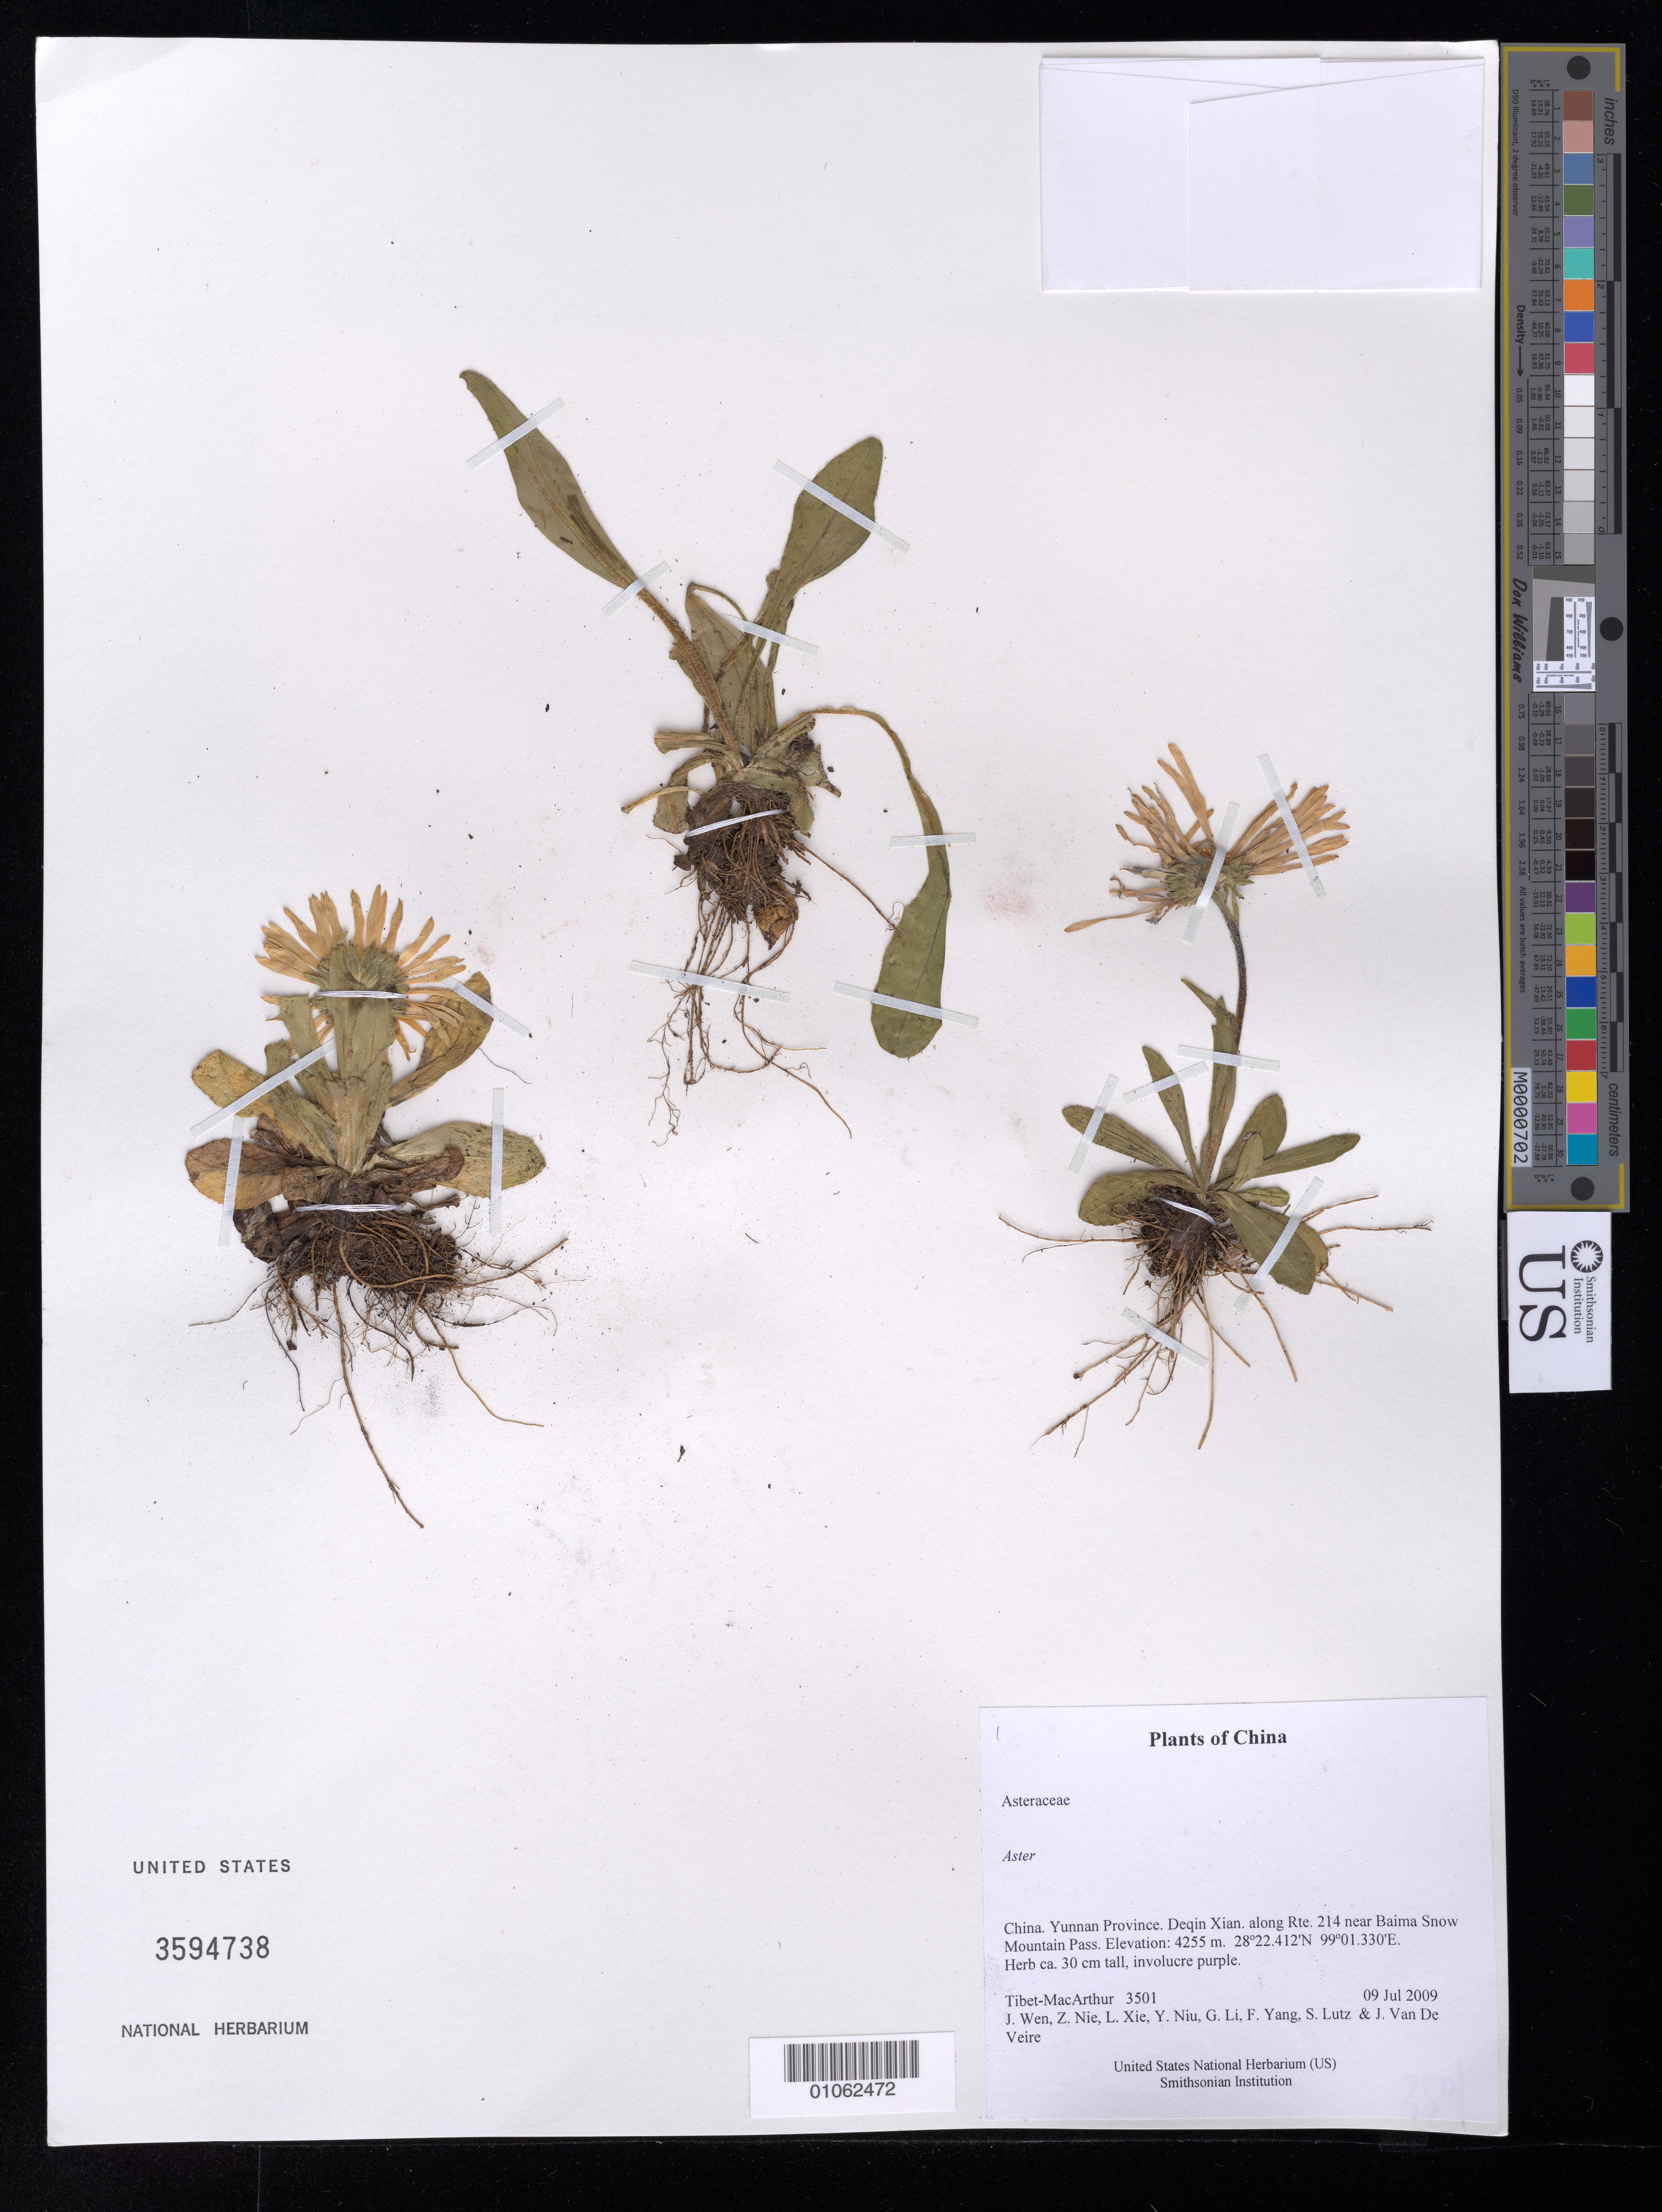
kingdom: Plantae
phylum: Tracheophyta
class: Magnoliopsida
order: Asterales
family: Asteraceae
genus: Aster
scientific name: Aster sp.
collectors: Tibet-MacArthur, J. Wen, Z. Nie, L. Xie, Y. Niu, G. Li, F. Yang, S. Lutz & J. Van De Veire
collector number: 3501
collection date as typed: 09 Jul 2009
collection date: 2009-07-09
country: China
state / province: Yunnan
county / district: Deqin Xian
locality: Along Rte. 214 near Baima Snow Mountain Pass.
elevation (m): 4255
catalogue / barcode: US 3594738